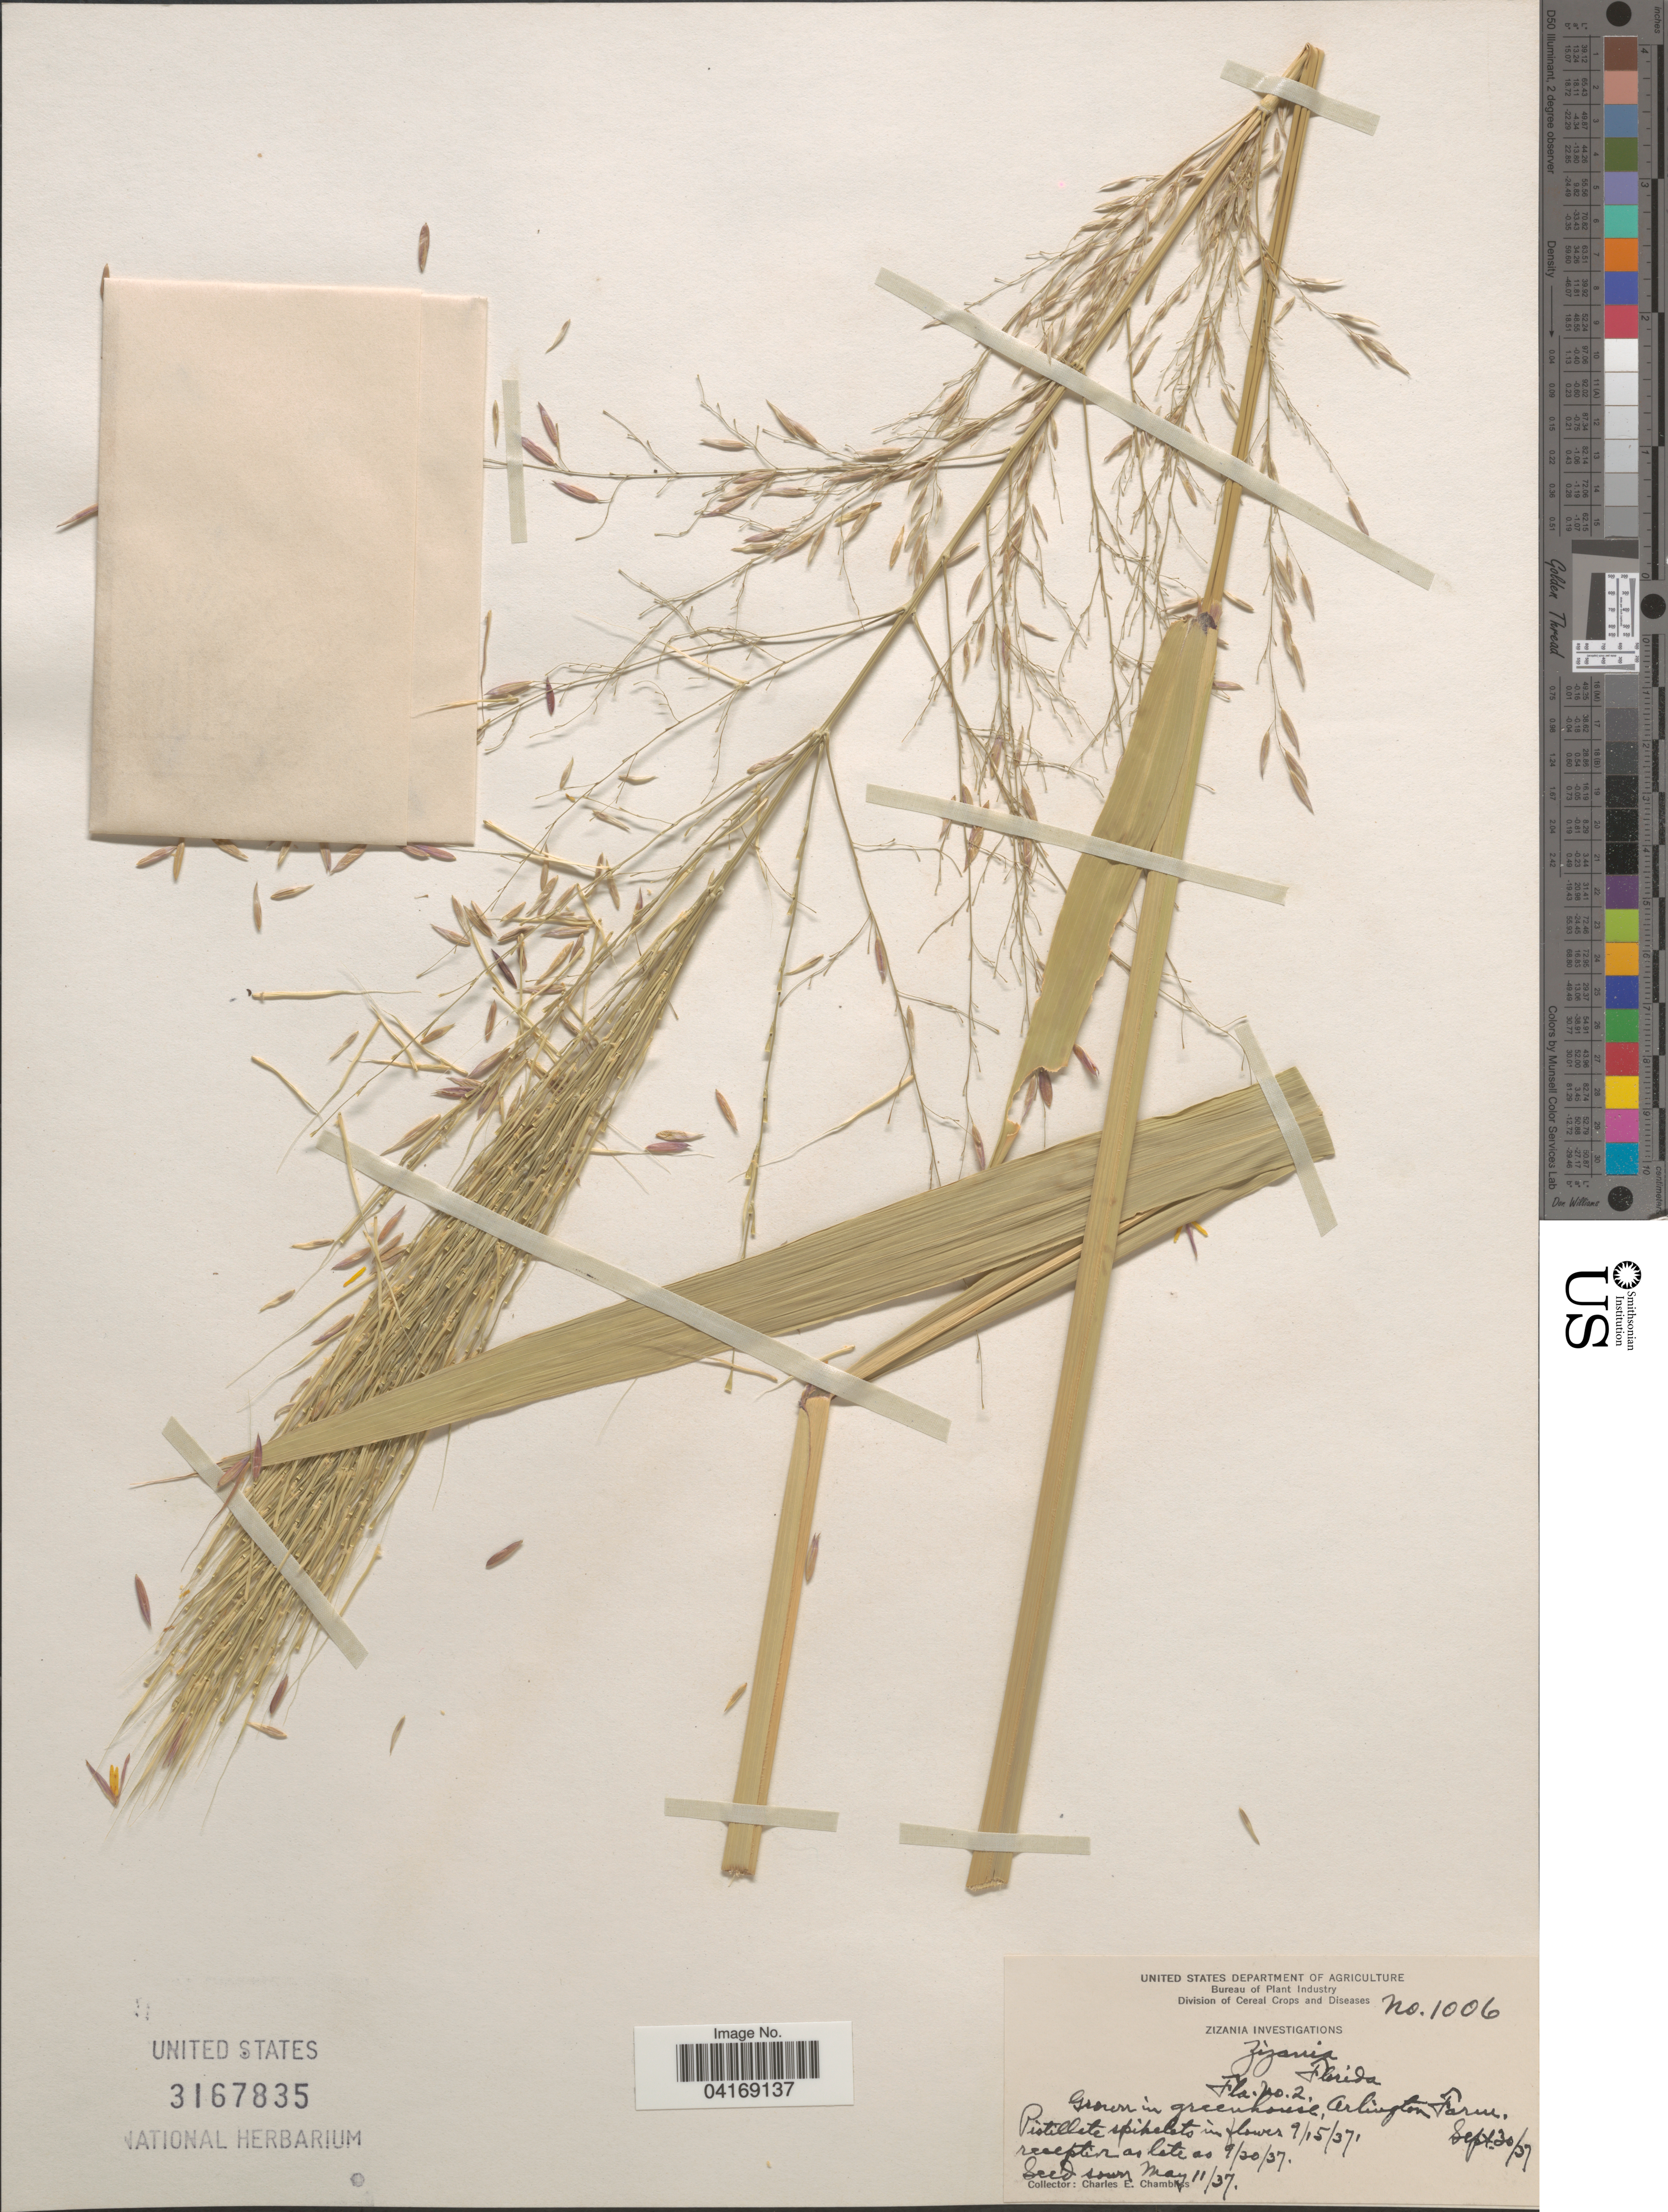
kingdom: Plantae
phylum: Tracheophyta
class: Liliopsida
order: Poales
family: Poaceae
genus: Zizania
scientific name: Zizania sp.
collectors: C. Chambliss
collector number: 1006/2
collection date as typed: Transcribed d/m/y: 30/9/37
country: United States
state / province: Florida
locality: Arlington Farm.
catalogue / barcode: US 3167835